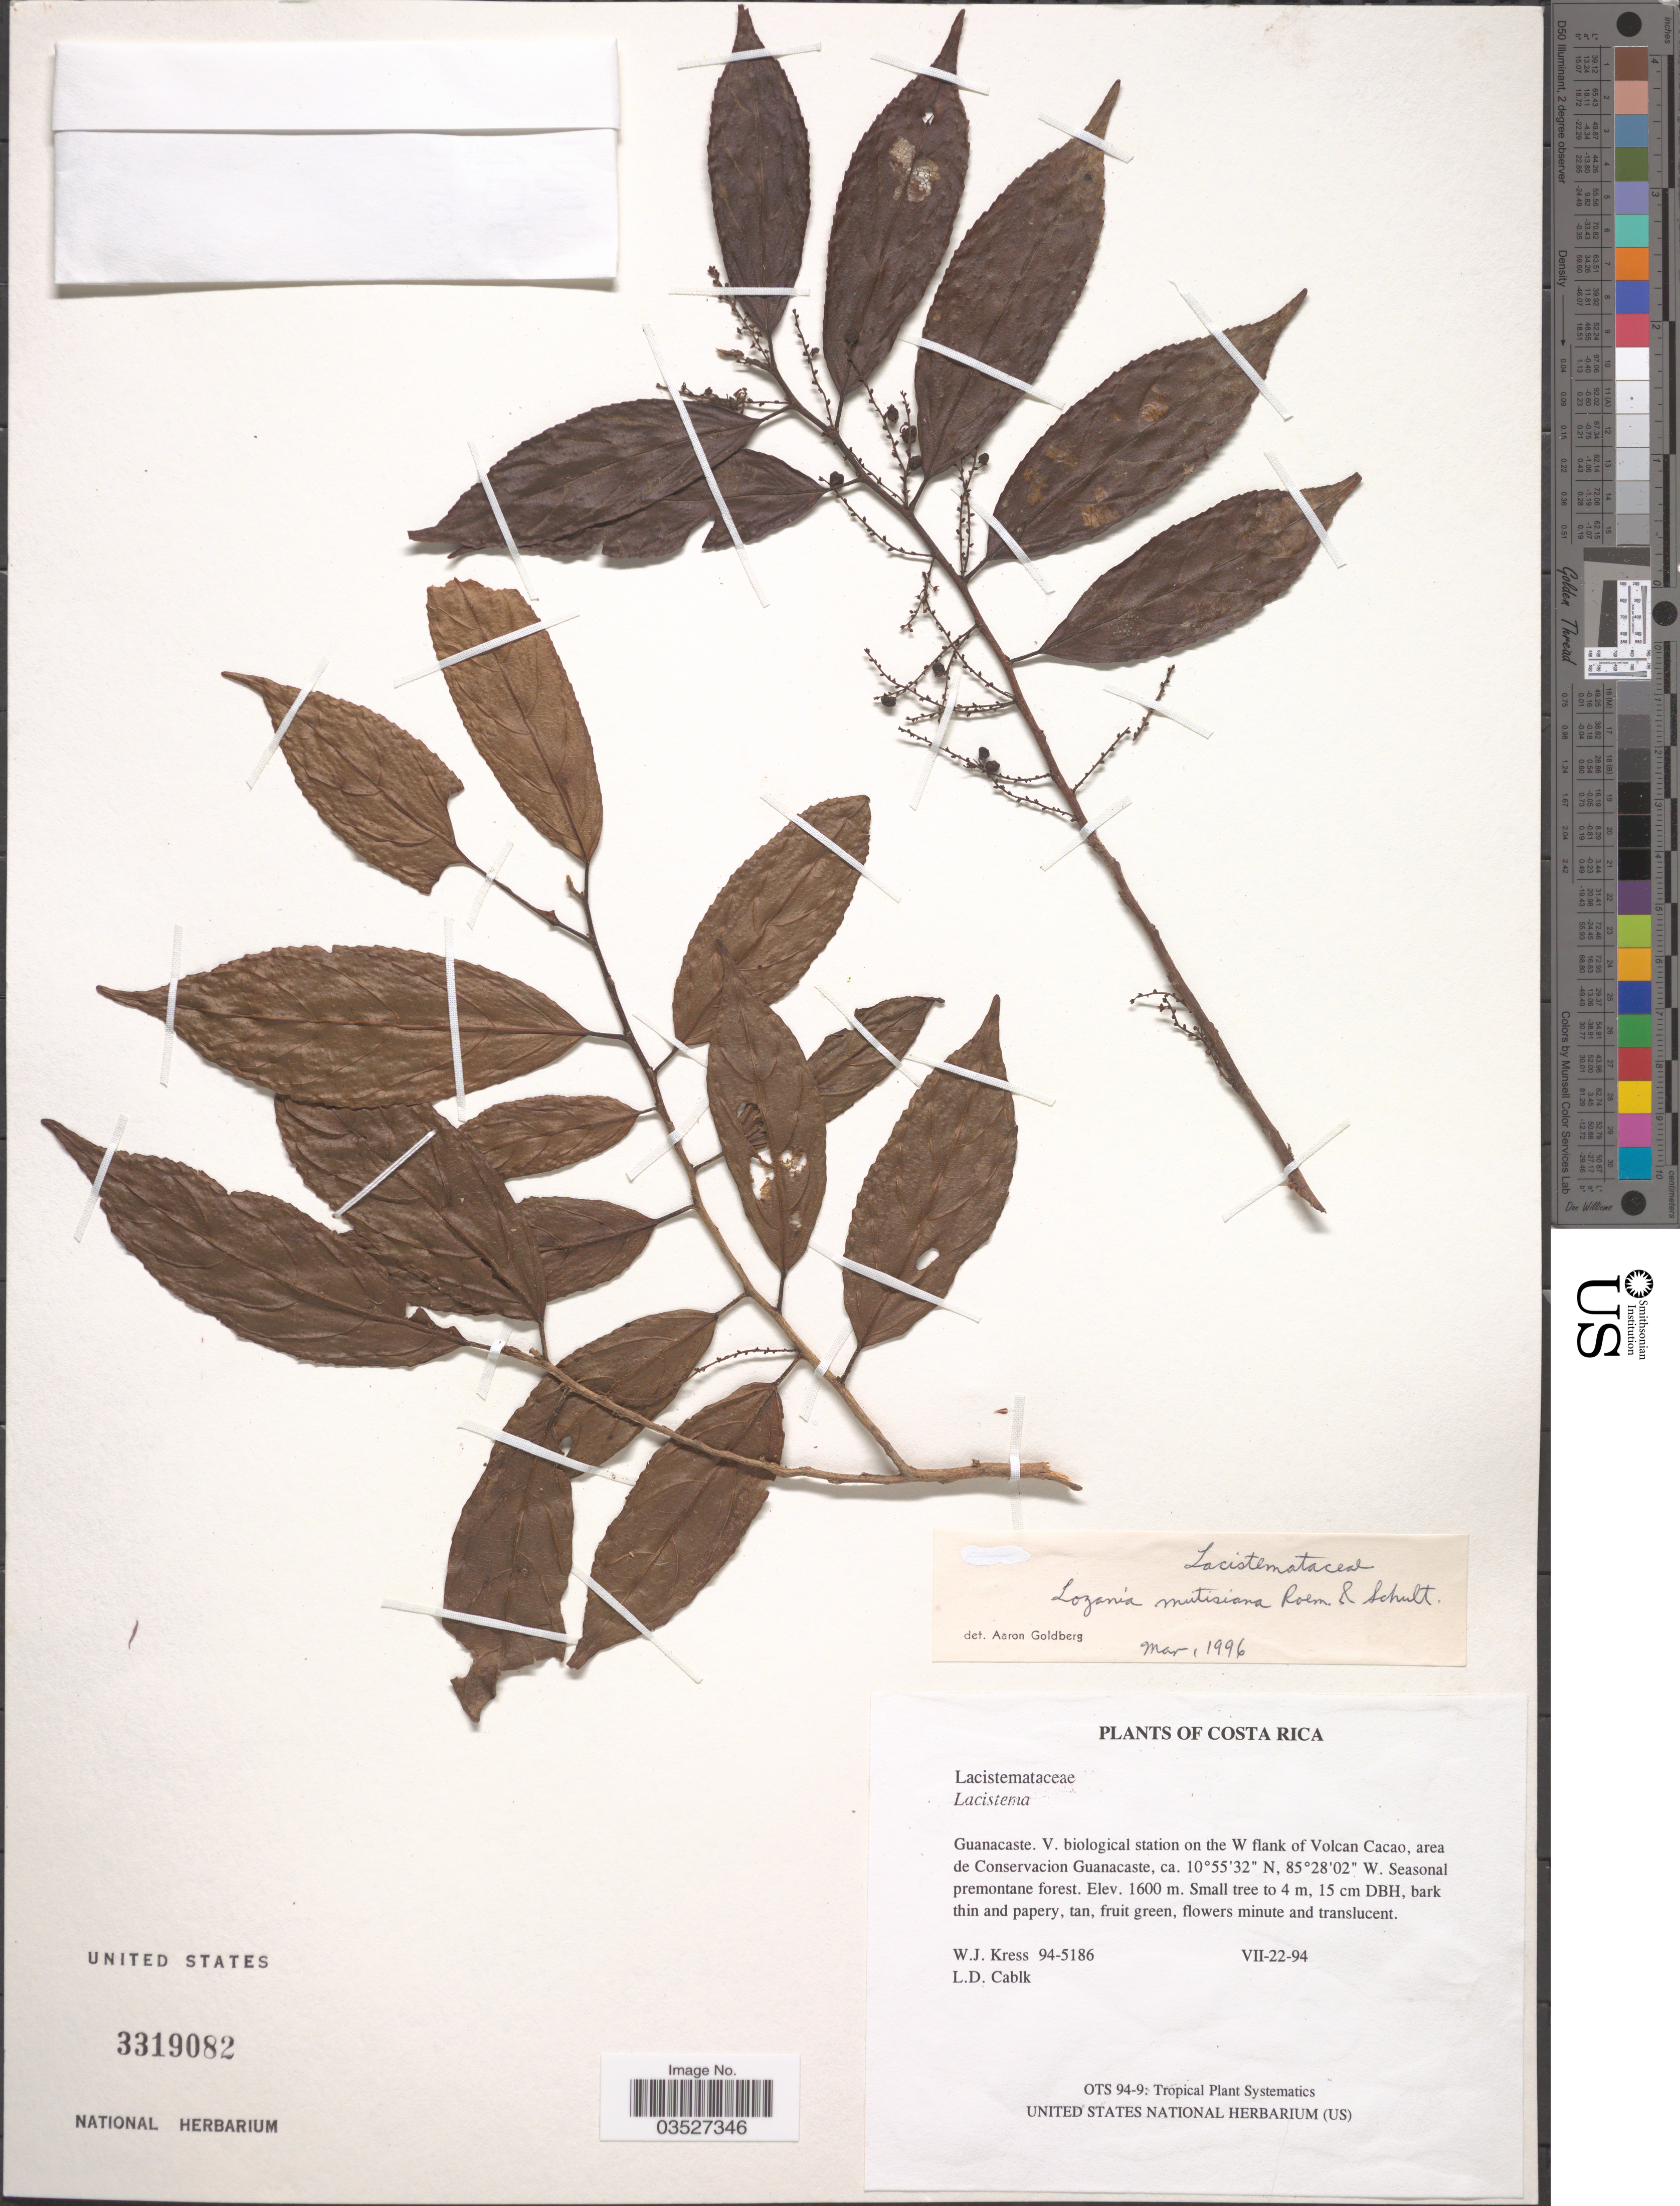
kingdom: Plantae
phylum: Tracheophyta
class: Magnoliopsida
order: Malpighiales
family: Lacistemataceae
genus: Lozania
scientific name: Lozania mutisiana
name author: Schult. in Roem. & Schult.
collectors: W. J. Kress & L. Cablk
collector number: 94-5186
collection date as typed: Transcribed d/m/y: 22/7/94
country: Costa Rica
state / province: Guanacaste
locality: V. biological station on the W flank of Volcan Cacao, area de Conservacion Guanacaste.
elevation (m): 1600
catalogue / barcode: US 3319082